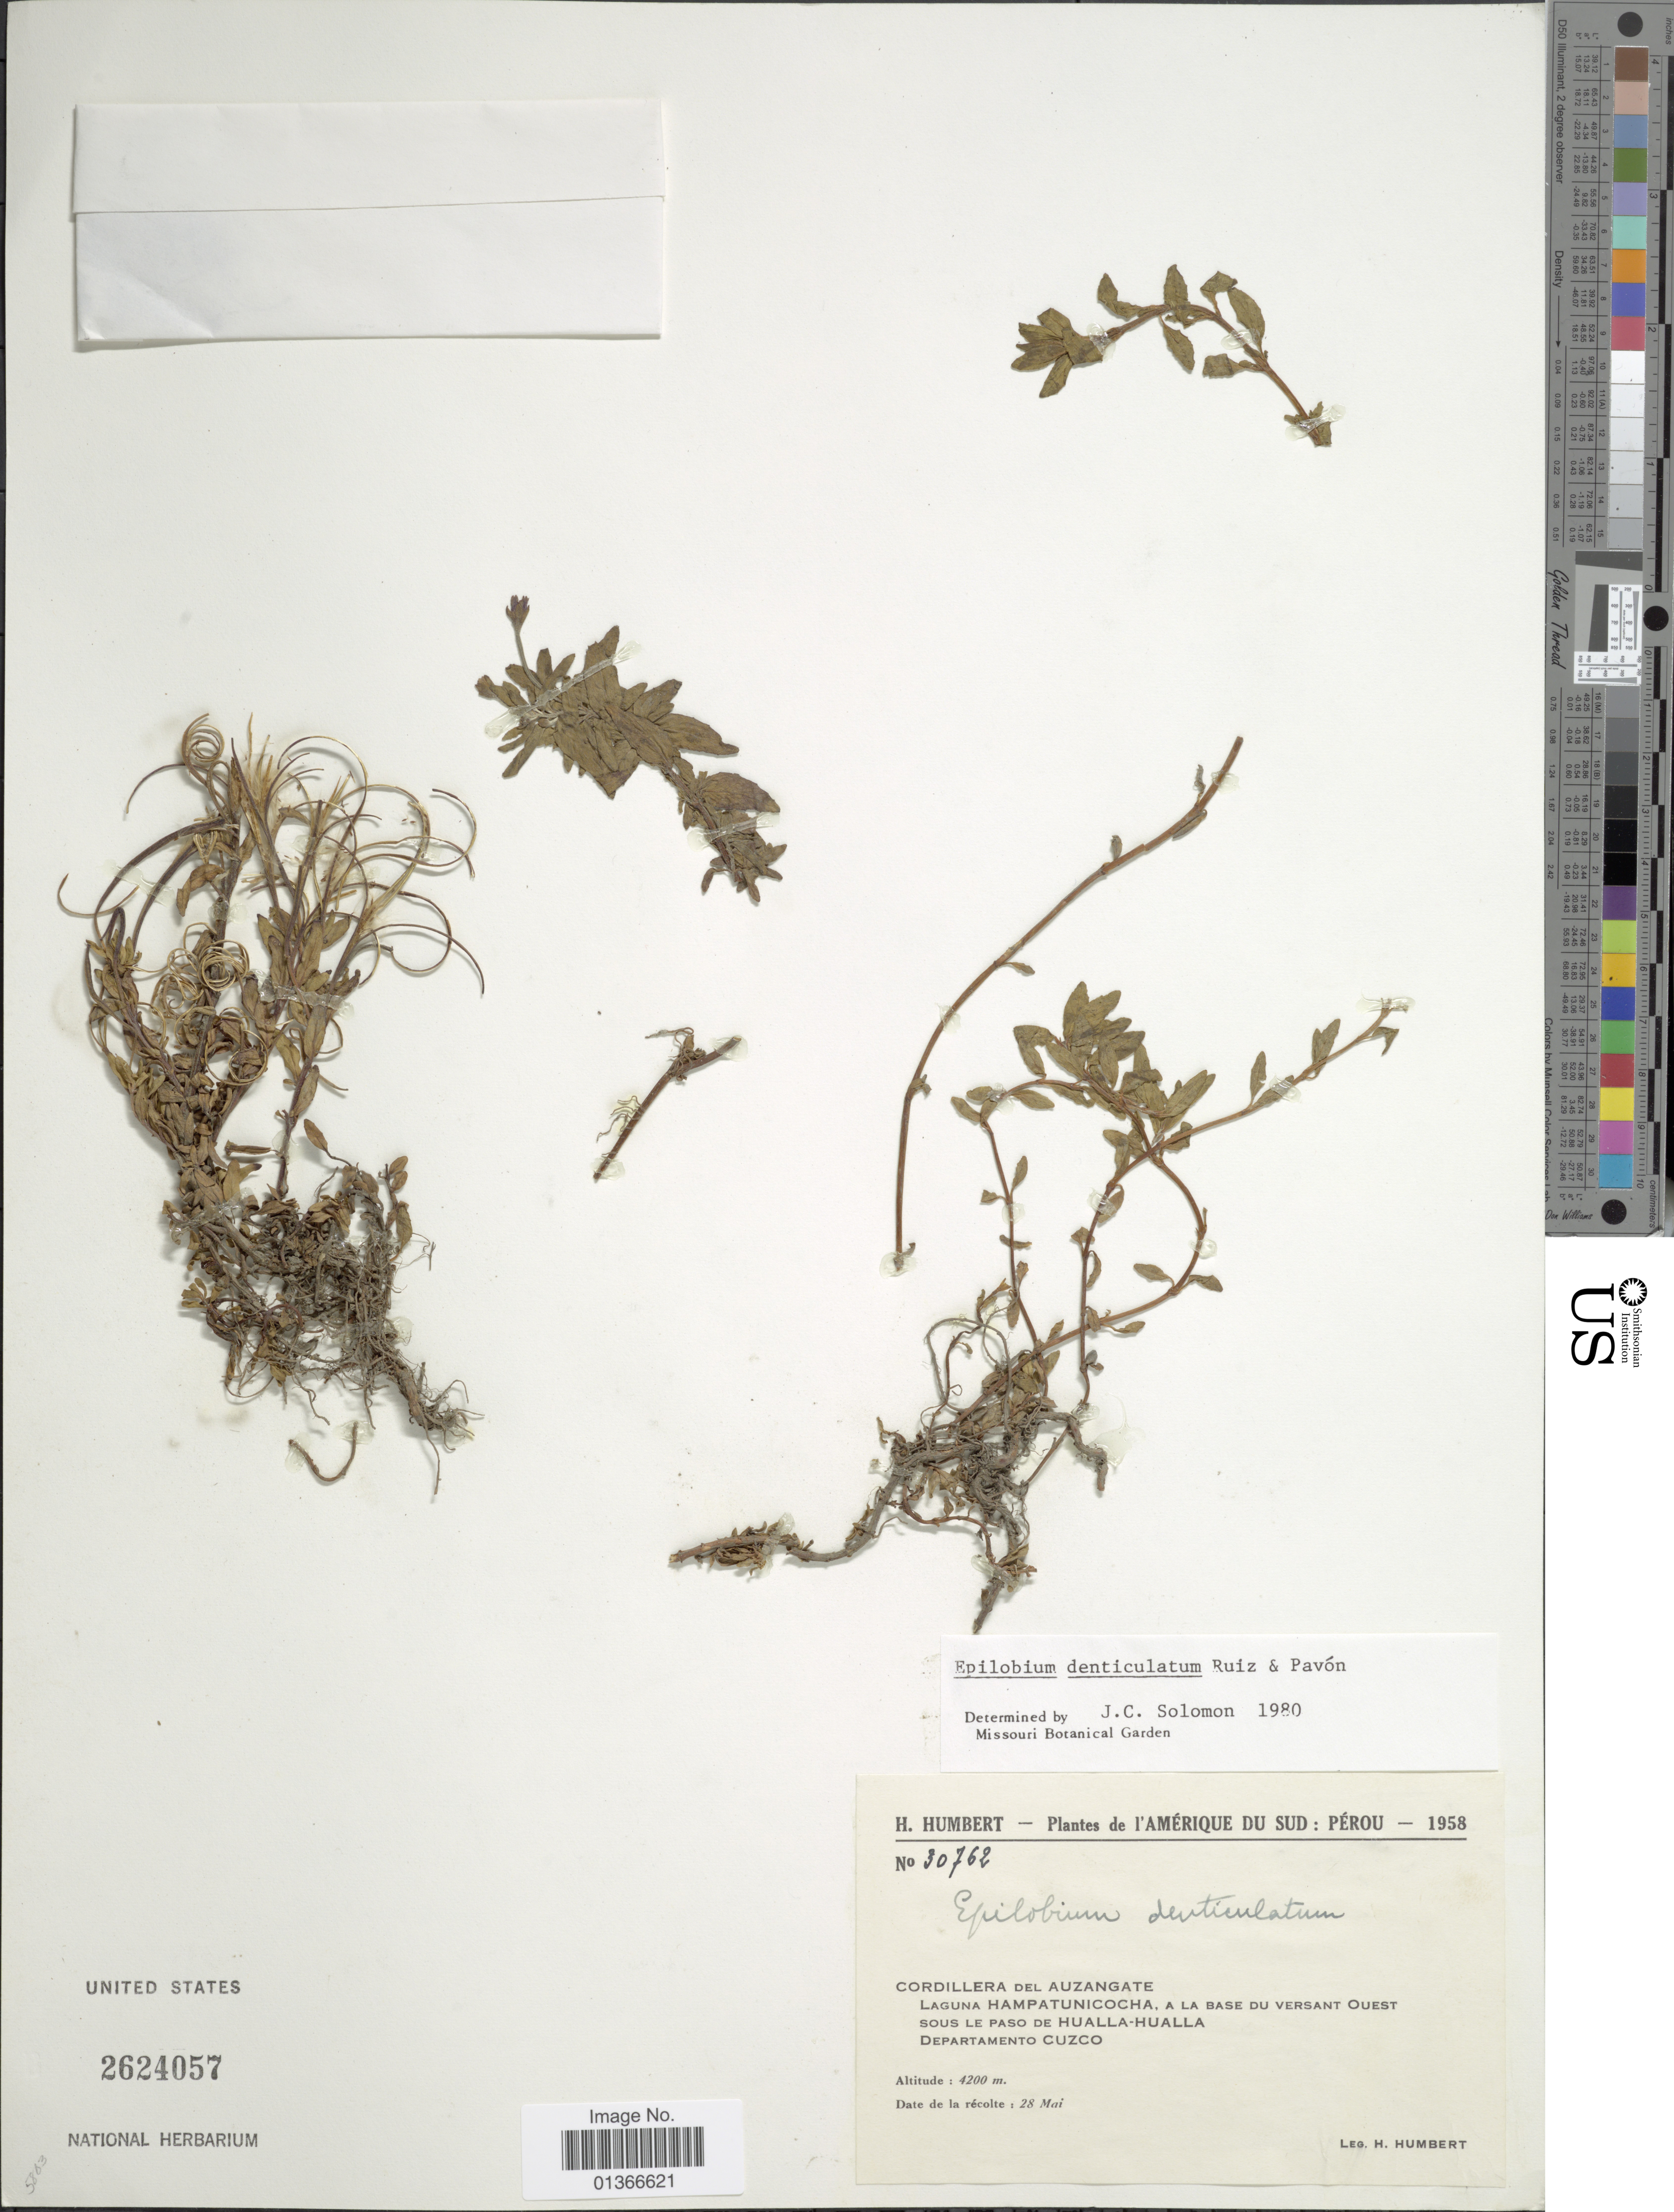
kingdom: Plantae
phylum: Tracheophyta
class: Magnoliopsida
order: Myrtales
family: Onagraceae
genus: Epilobium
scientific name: Epilobium denticulatum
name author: Ruiz & Pav.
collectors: H. Humbert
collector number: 30762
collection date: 1958-05-28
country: Peru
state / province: Cusco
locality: Cordillera del Auzangate. Laguna Hampatunicocha, a la base du versant Ouest, sous le paso de Hualla-Hualla. Departamento Cuzco.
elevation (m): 4200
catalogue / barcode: US 2624057